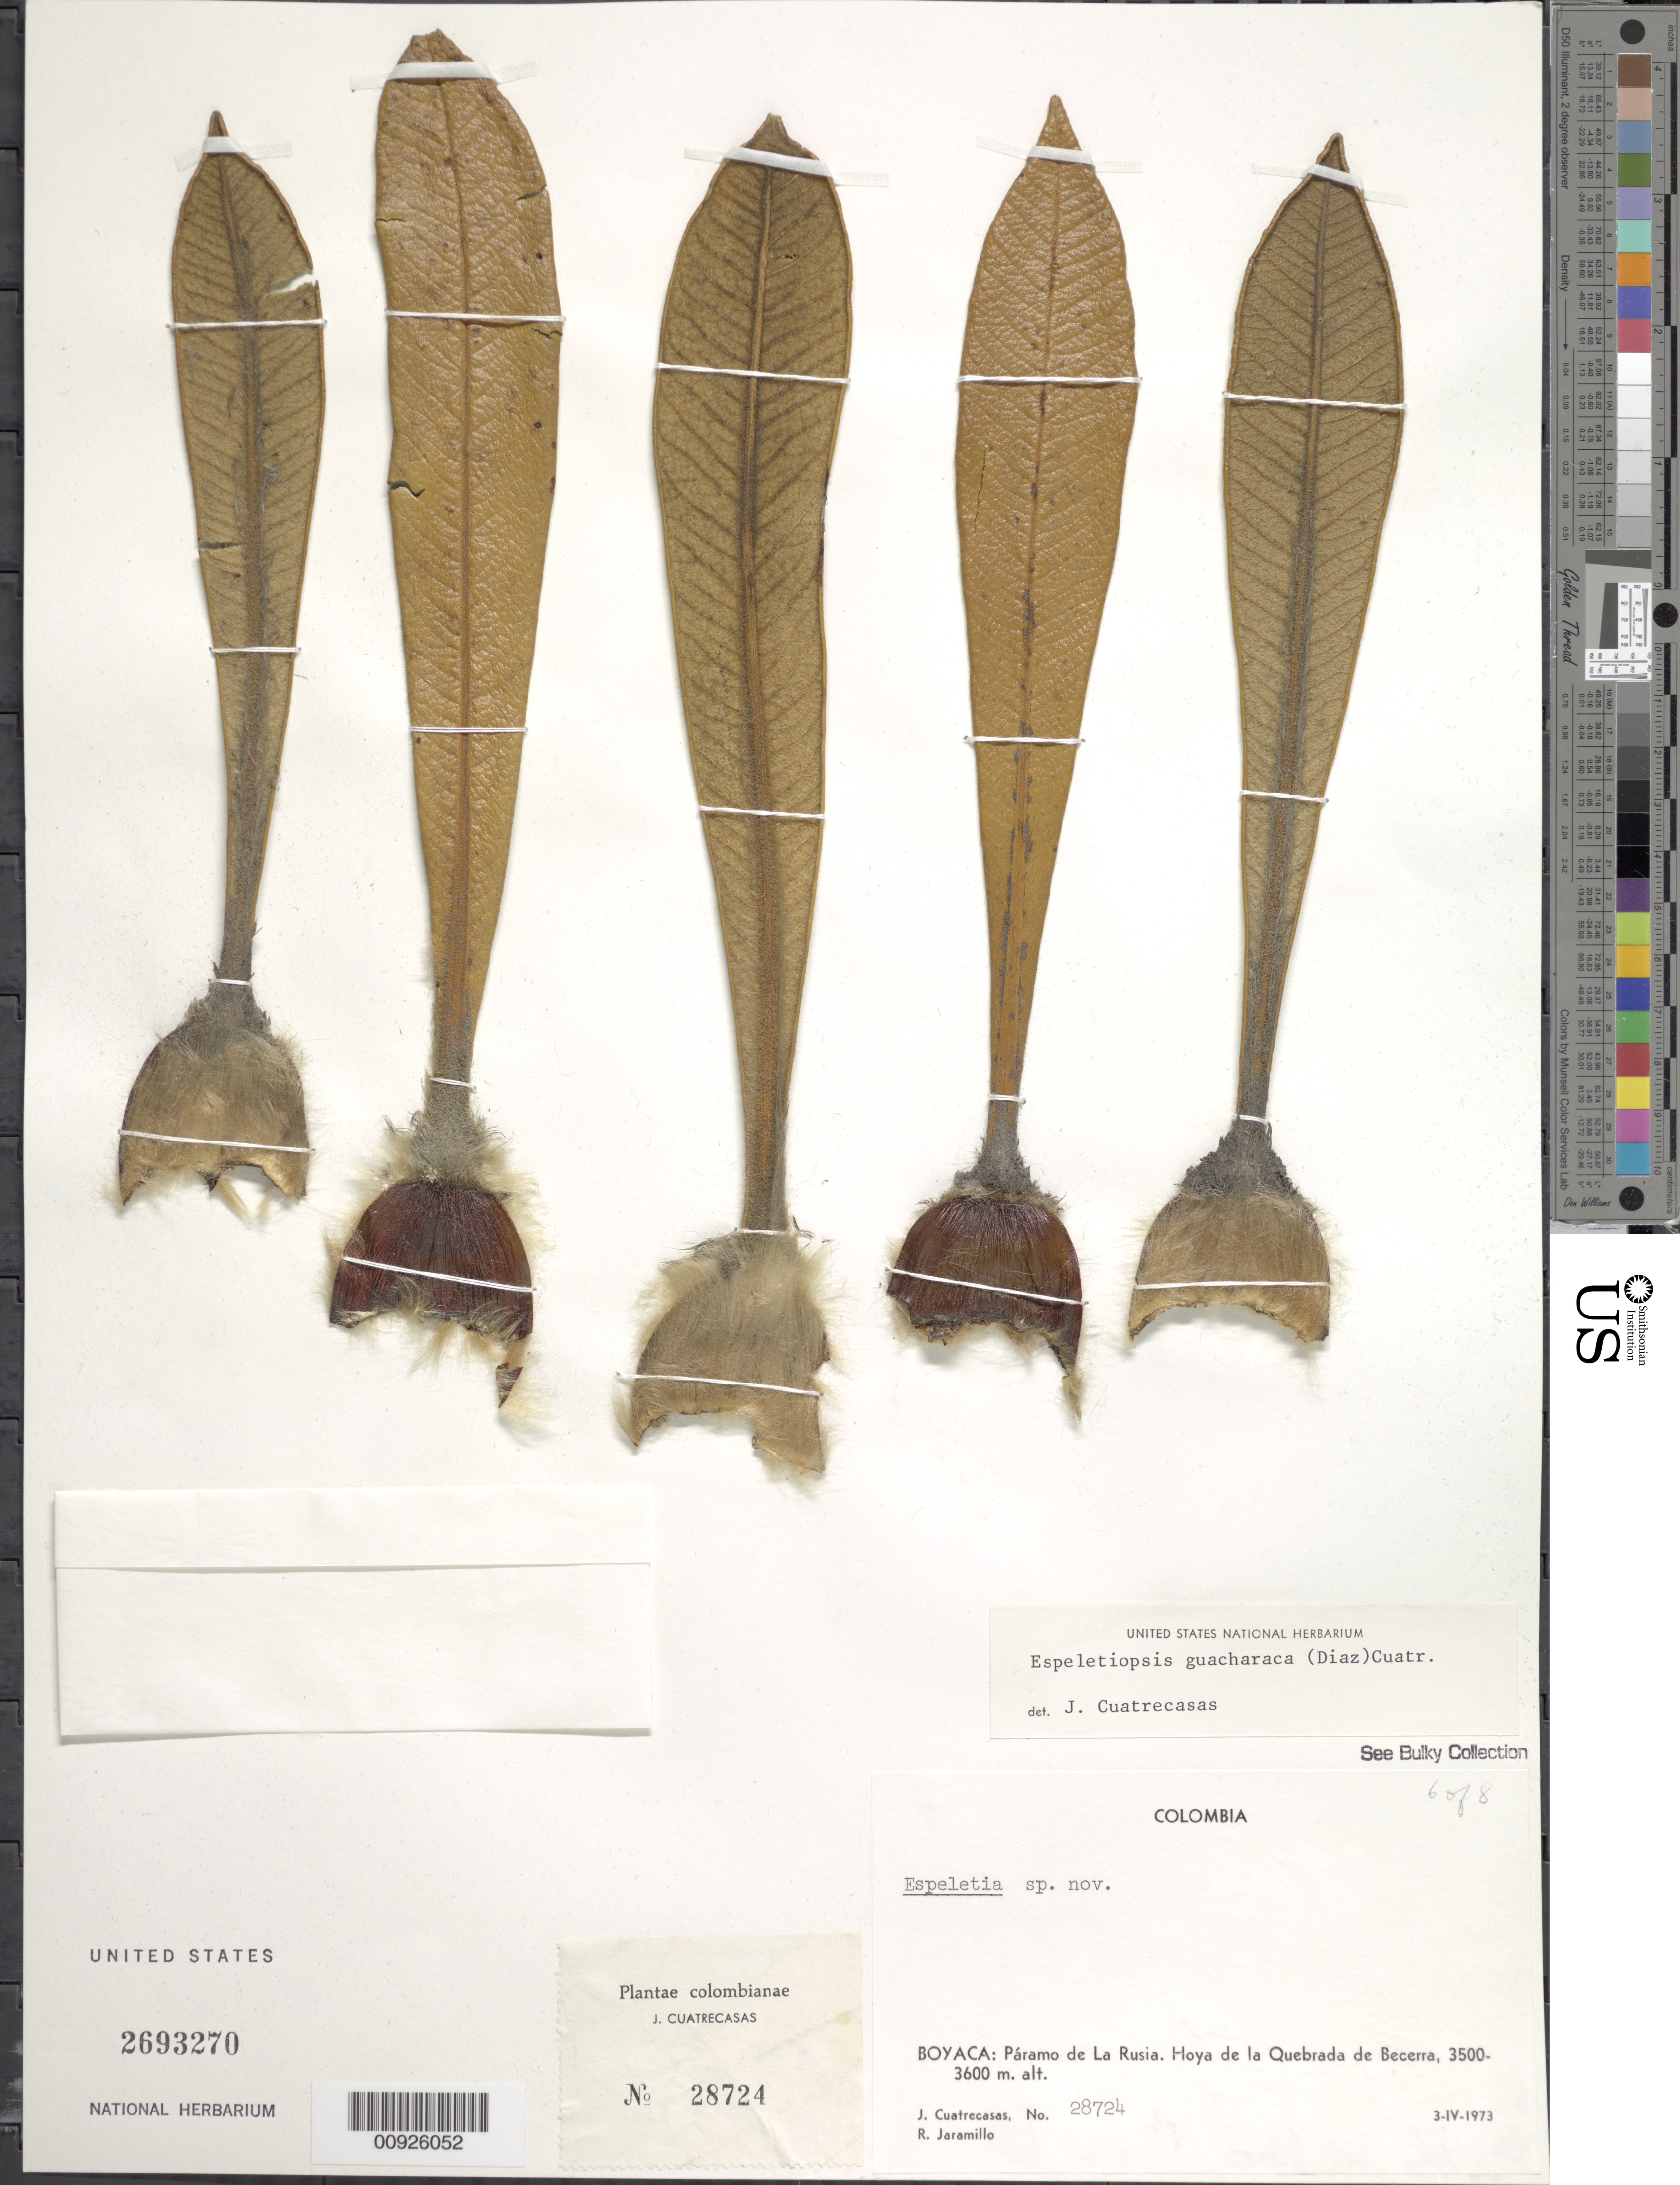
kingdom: Plantae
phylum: Tracheophyta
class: Magnoliopsida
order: Asterales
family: Asteraceae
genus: Espeletiopsis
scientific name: Espeletiopsis jimenez-quesadae var. guacharaca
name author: (S. Díaz) Cuatrec.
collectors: J. Cuatrecasas & R. Jaramillo M.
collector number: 27824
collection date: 1973-04-03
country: Colombia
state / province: Boyacá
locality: Boyacá: Paramo de La Rusia. hoya de la Quebrada de Becerra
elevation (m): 3500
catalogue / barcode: US 2693270